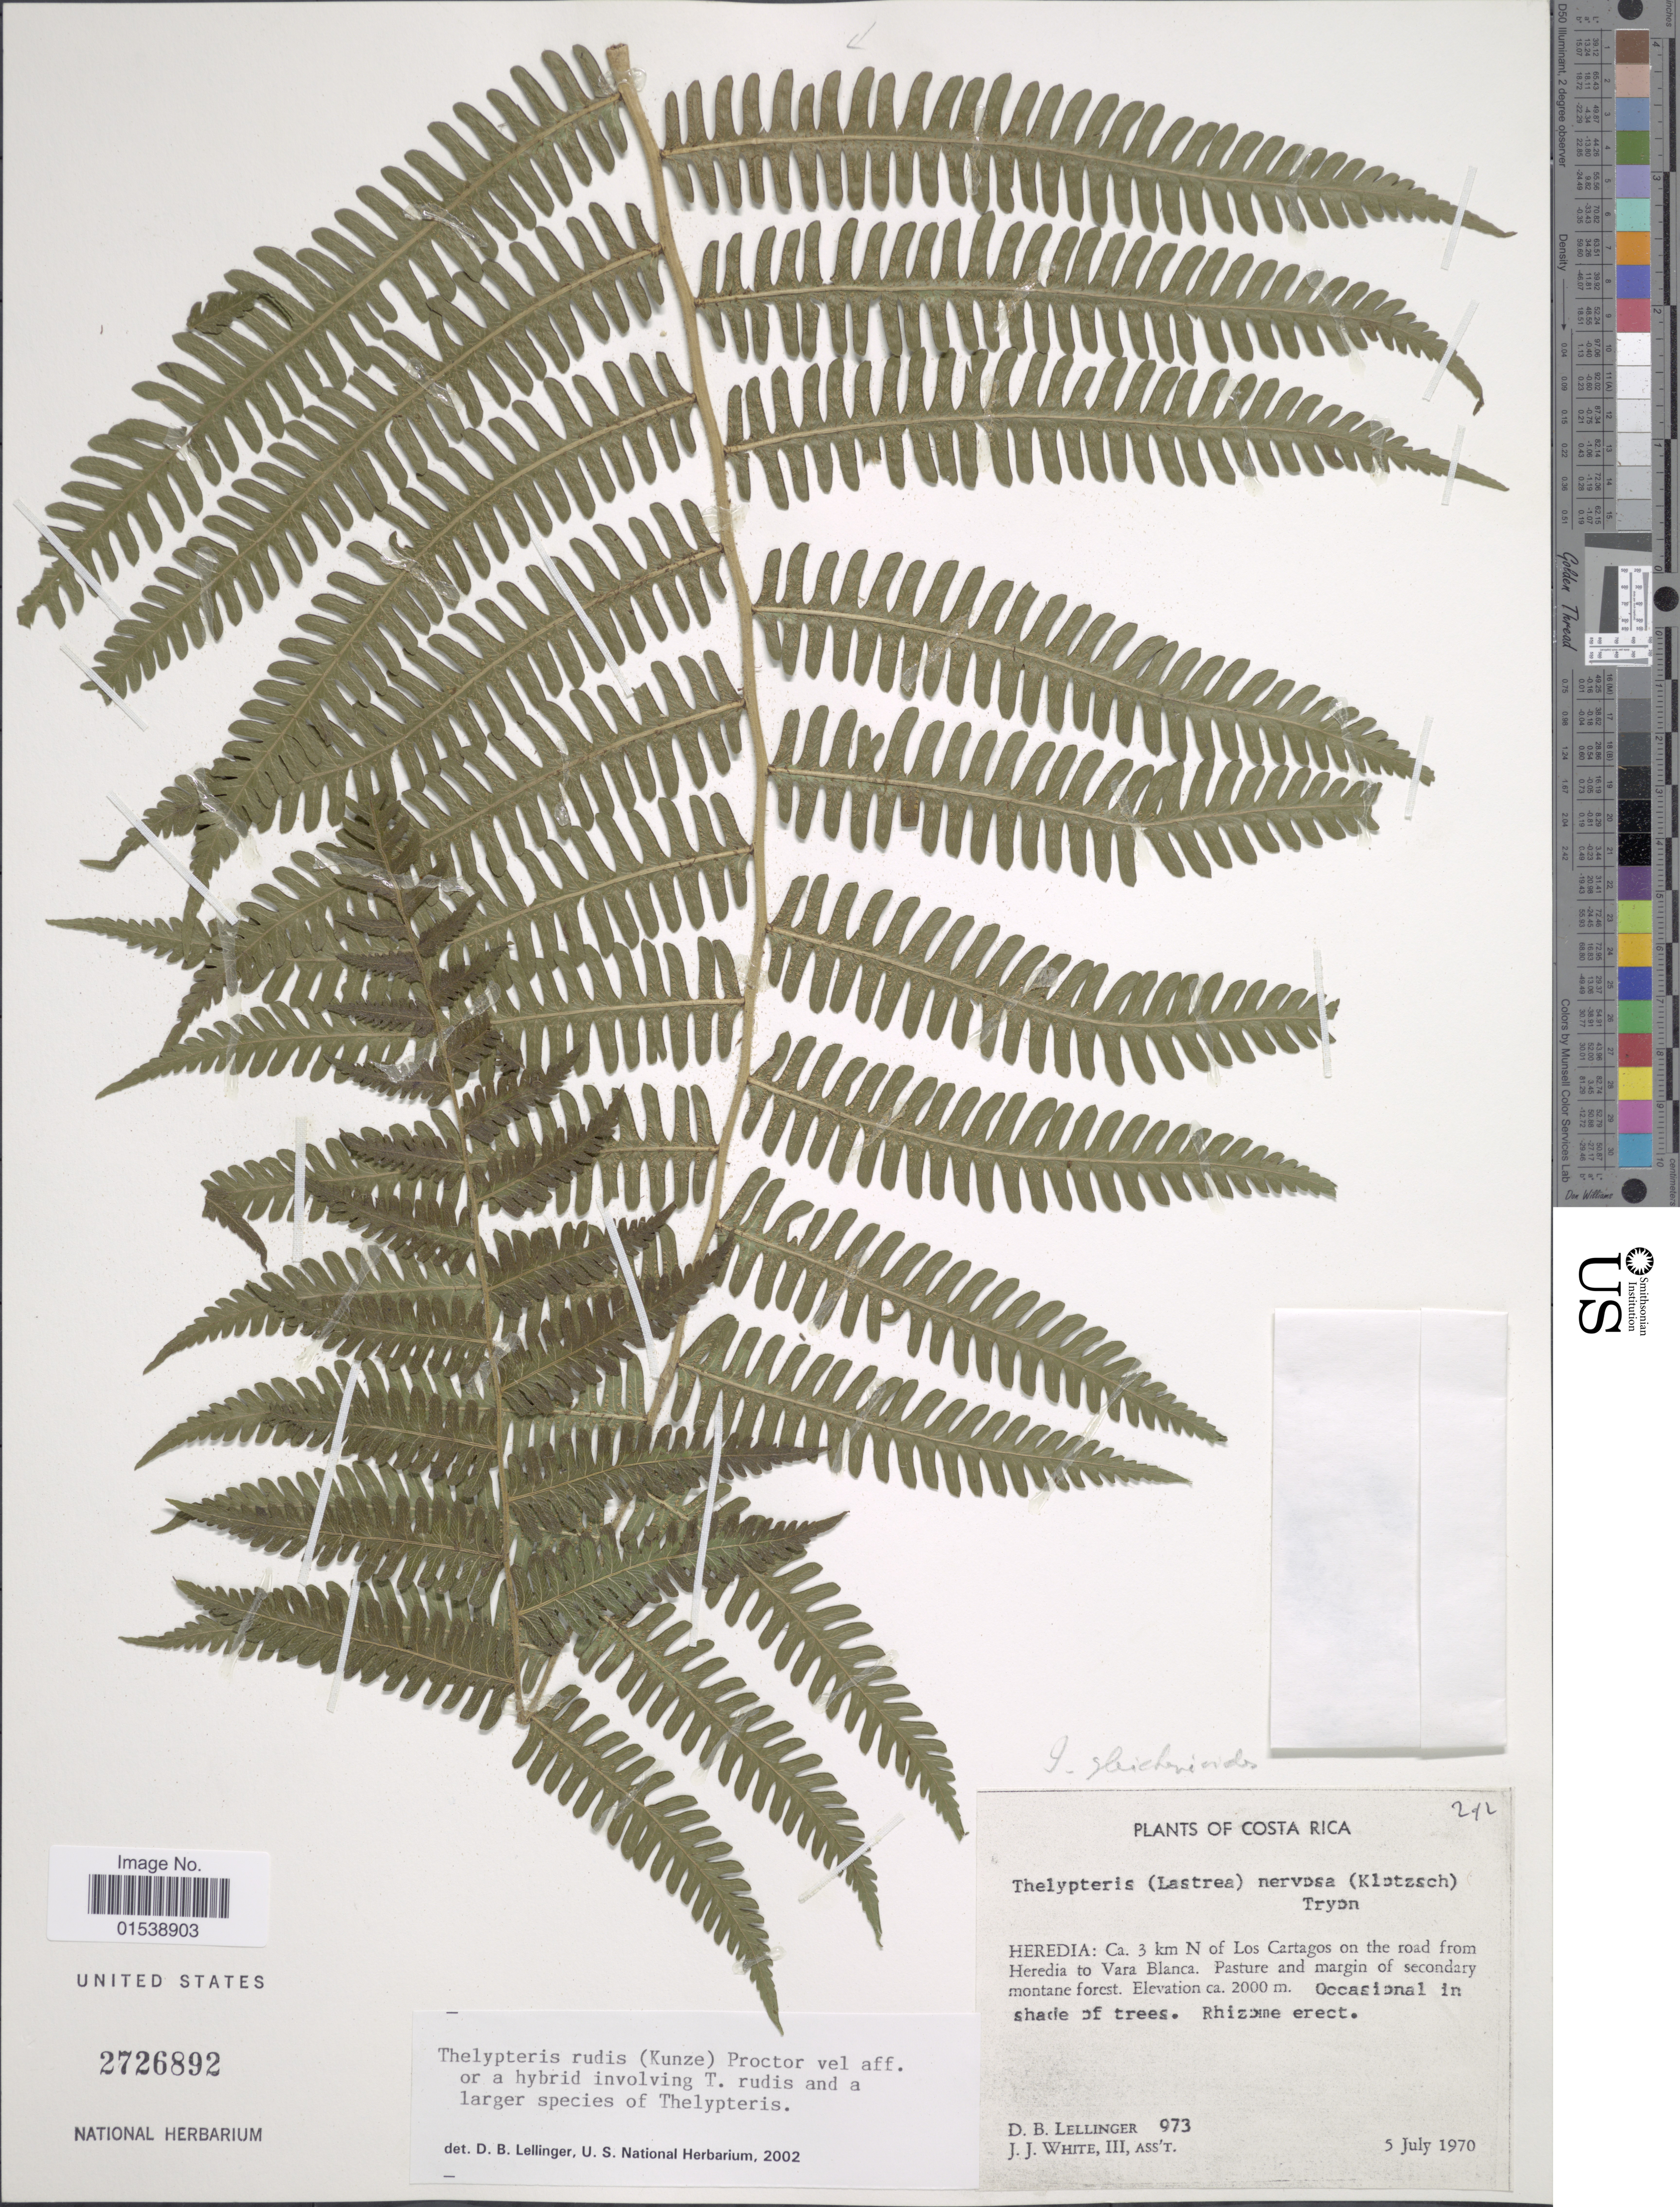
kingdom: Plantae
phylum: Tracheophyta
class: Polypodiopsida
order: Polypodiales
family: Thelypteridaceae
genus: Amauropelta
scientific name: Amauropelta rudis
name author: (Kunze) Pic. Serm.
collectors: D. B. Lellinger & J. J. White III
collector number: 973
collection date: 1970-07-05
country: Costa Rica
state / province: Heredia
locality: Heredia: Ca. 3 km N of Los Cartagos on the road from Heredia to Vara Blanca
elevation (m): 2000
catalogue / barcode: US 2726892